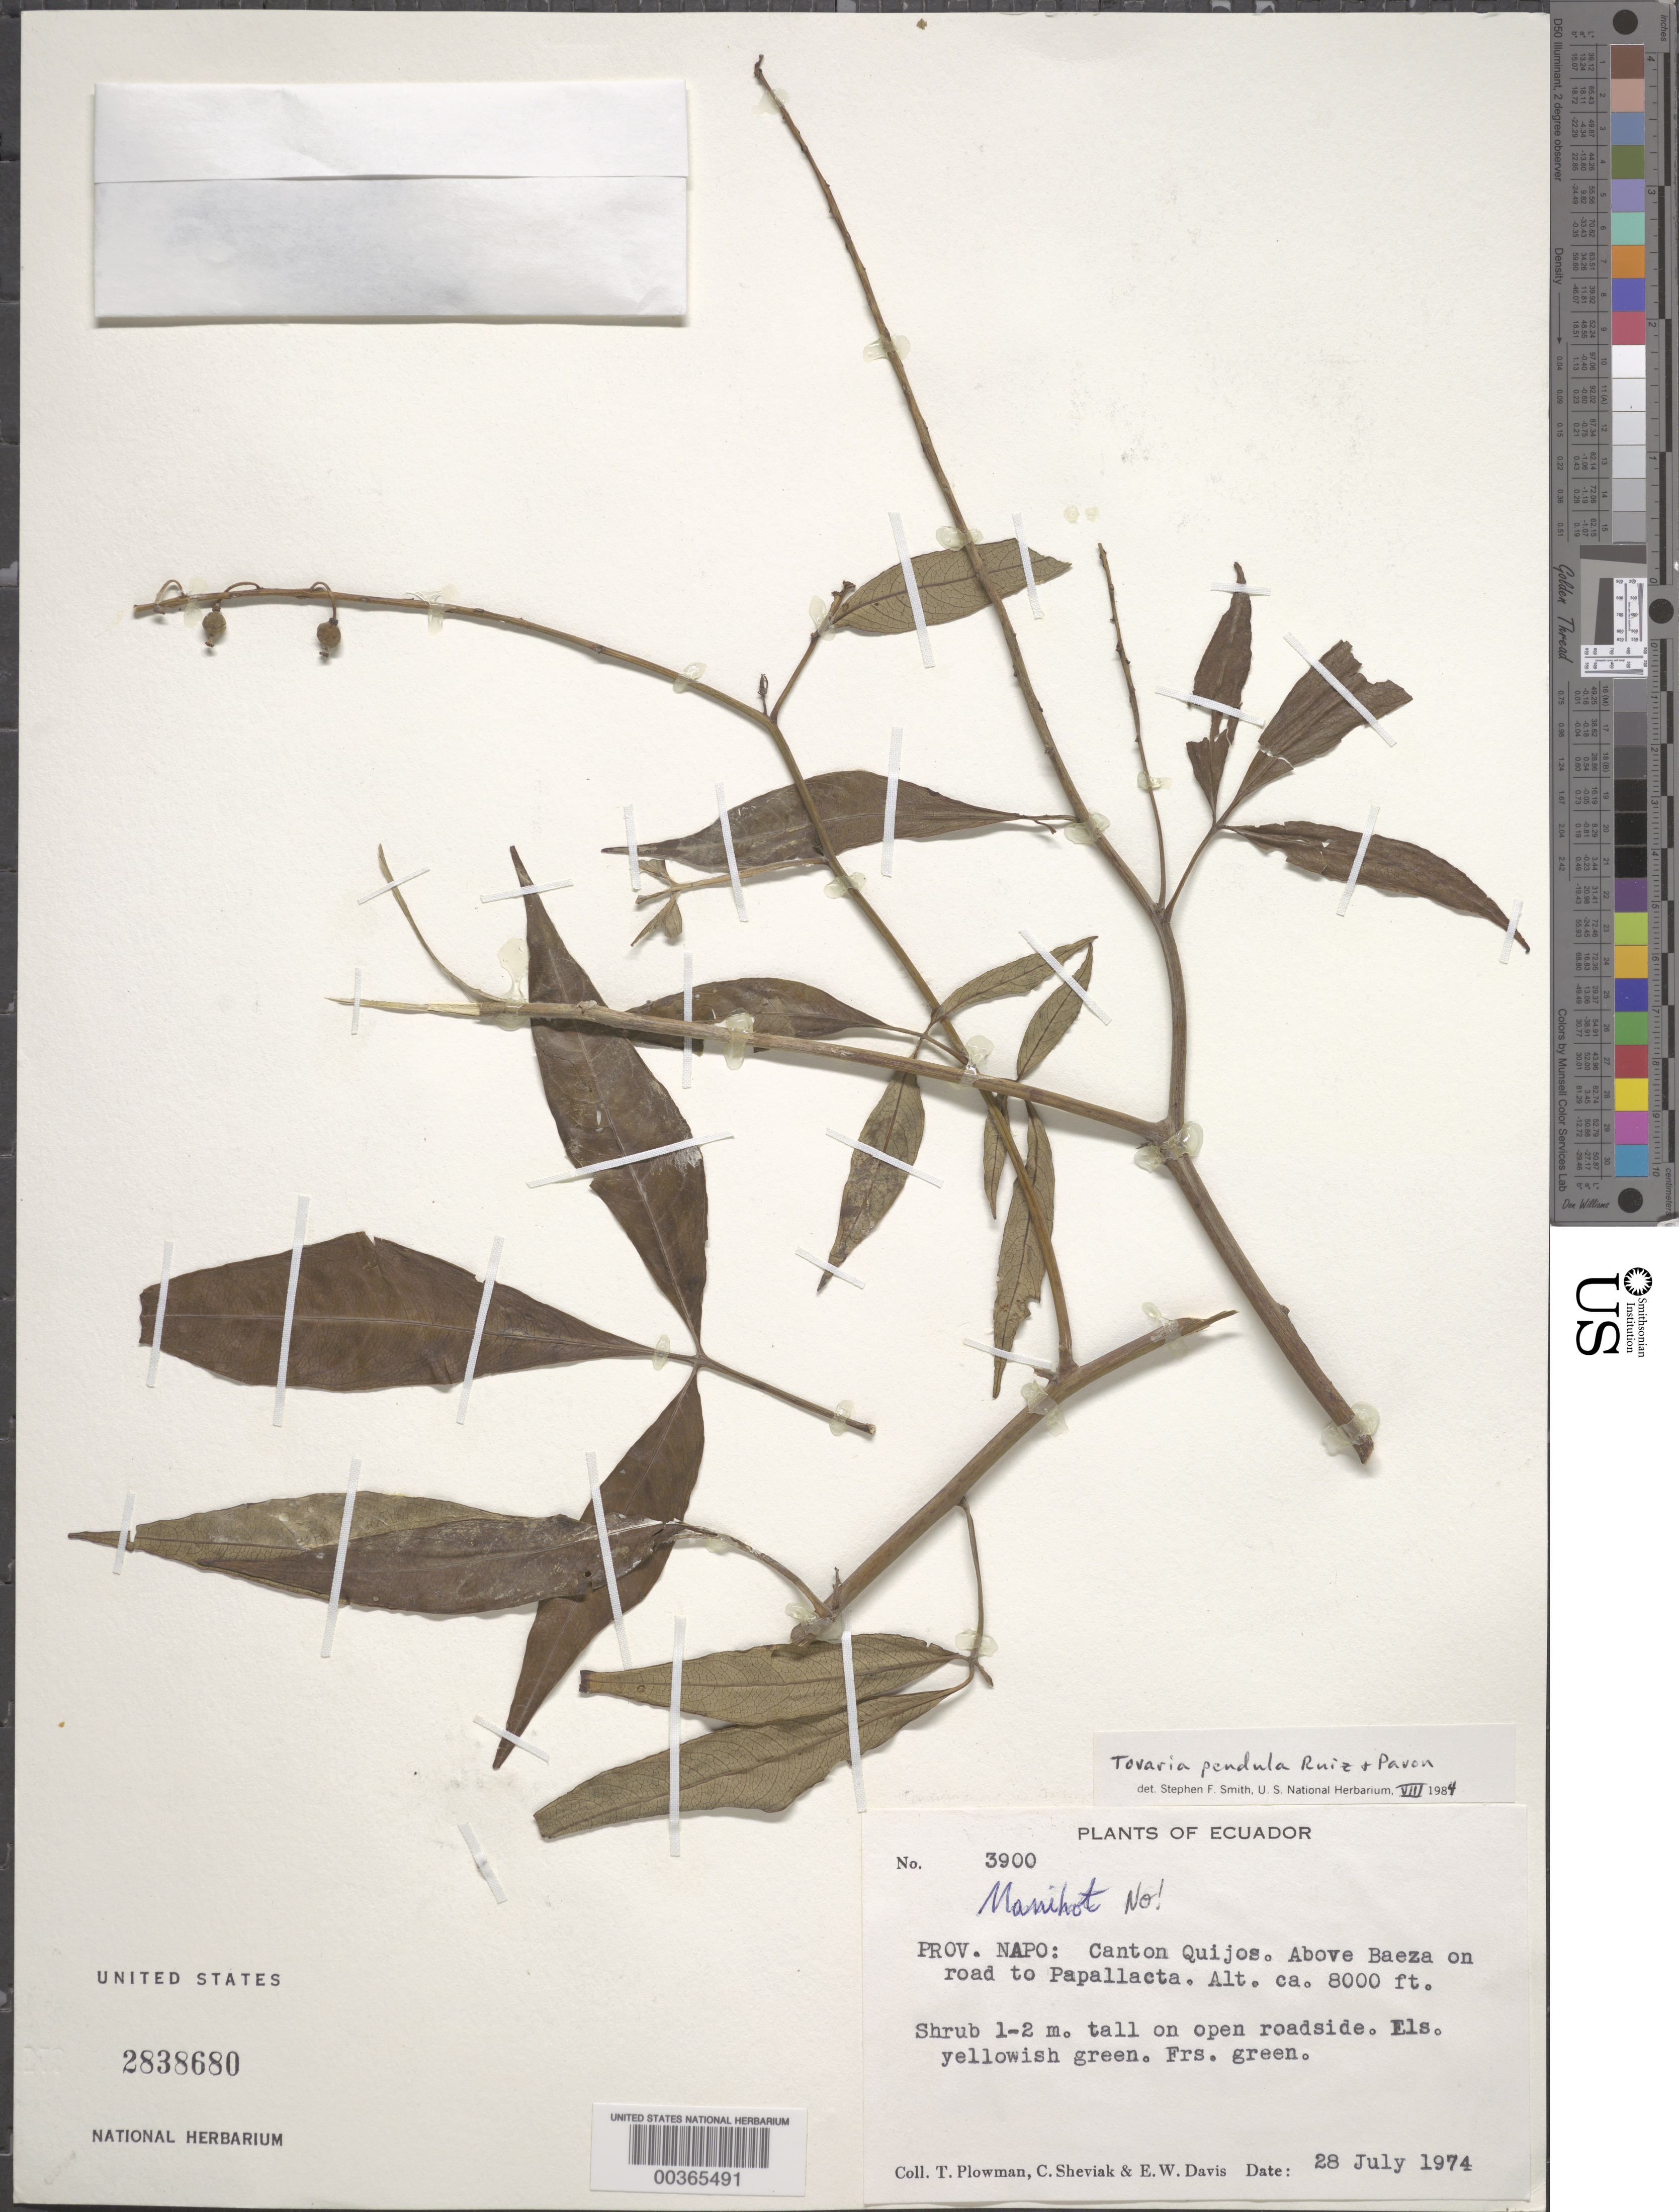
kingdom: Plantae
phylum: Tracheophyta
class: Magnoliopsida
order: Brassicales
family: Tovariaceae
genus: Tovaria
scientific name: Tovaria pendula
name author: Ruiz & Pav.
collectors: T. Plowman, C. J. Sheviak & E. W. Davis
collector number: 3900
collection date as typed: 28 Jul 1974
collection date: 1974-07-28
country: Ecuador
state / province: Napo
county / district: Quijos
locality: Canton quijos, above baeza on road to papallacta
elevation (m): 2438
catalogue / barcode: US 2838680